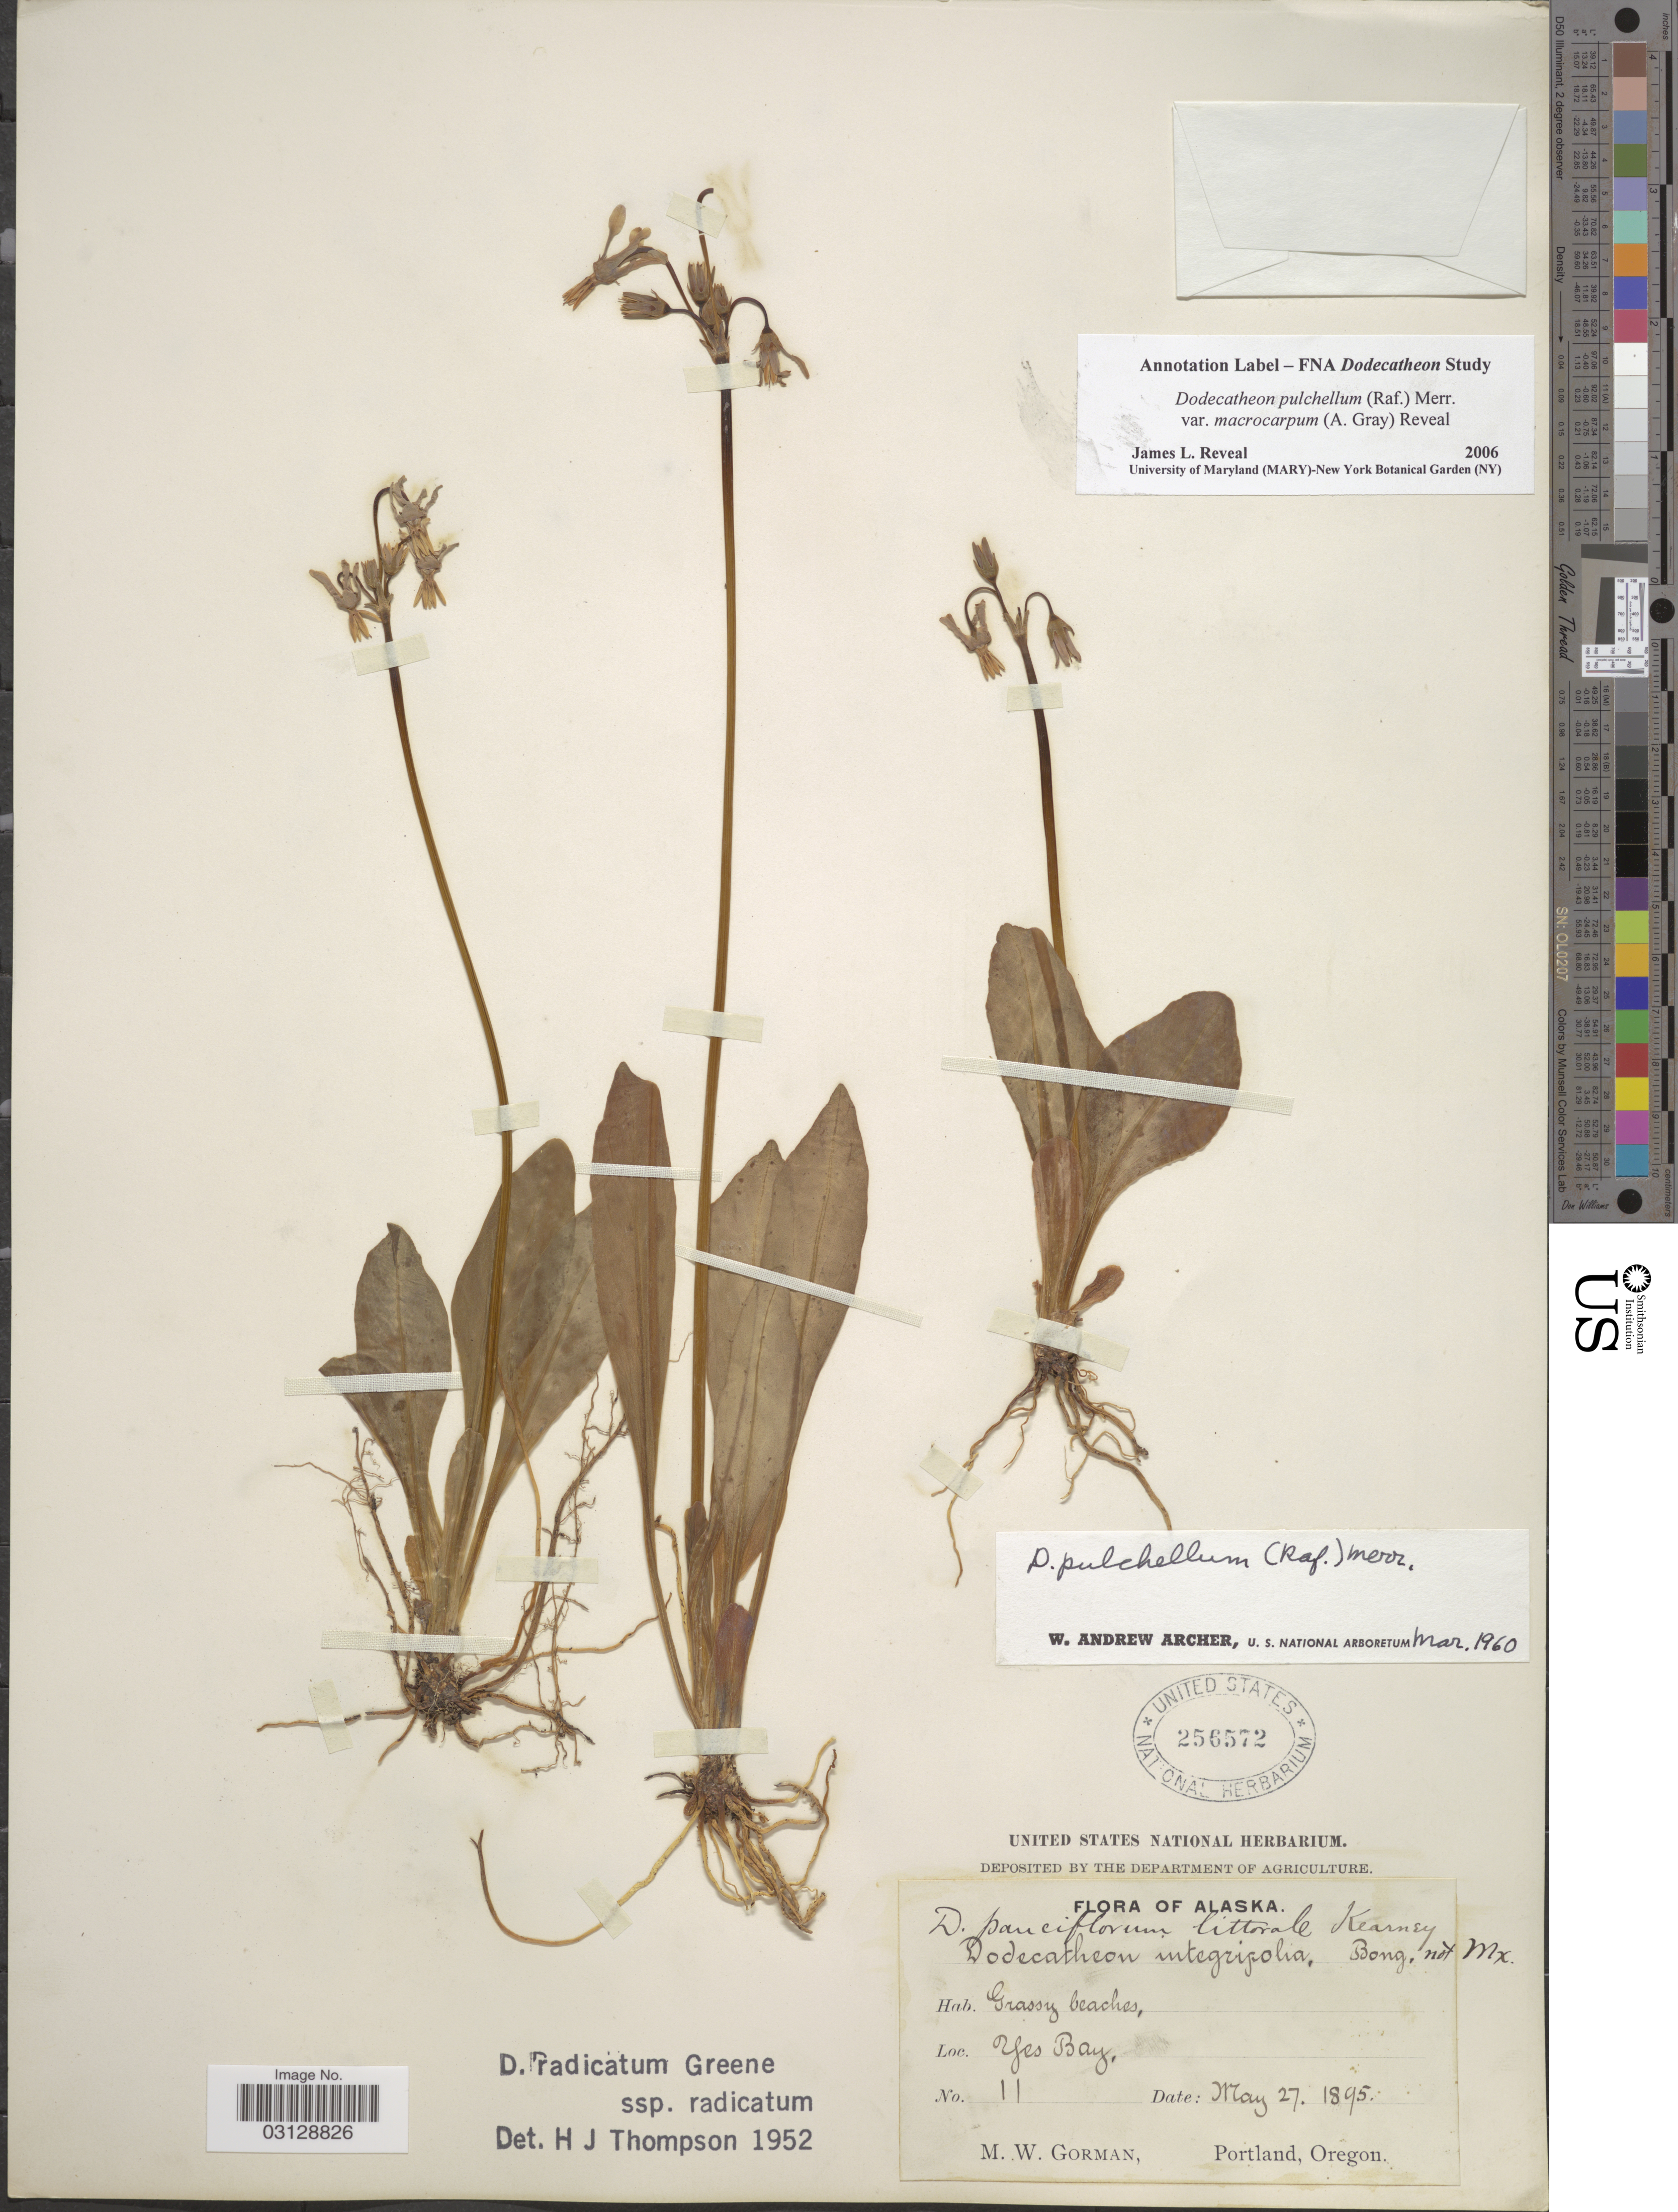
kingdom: Plantae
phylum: Tracheophyta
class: Magnoliopsida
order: Ericales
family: Primulaceae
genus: Dodecatheon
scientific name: Dodecatheon pulchellum var. macrocarpum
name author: (A. Gray) Reveal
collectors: M. W. Gorman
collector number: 11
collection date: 1895-05-27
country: United States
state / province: Alaska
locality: Yes Bay.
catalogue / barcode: US 256572